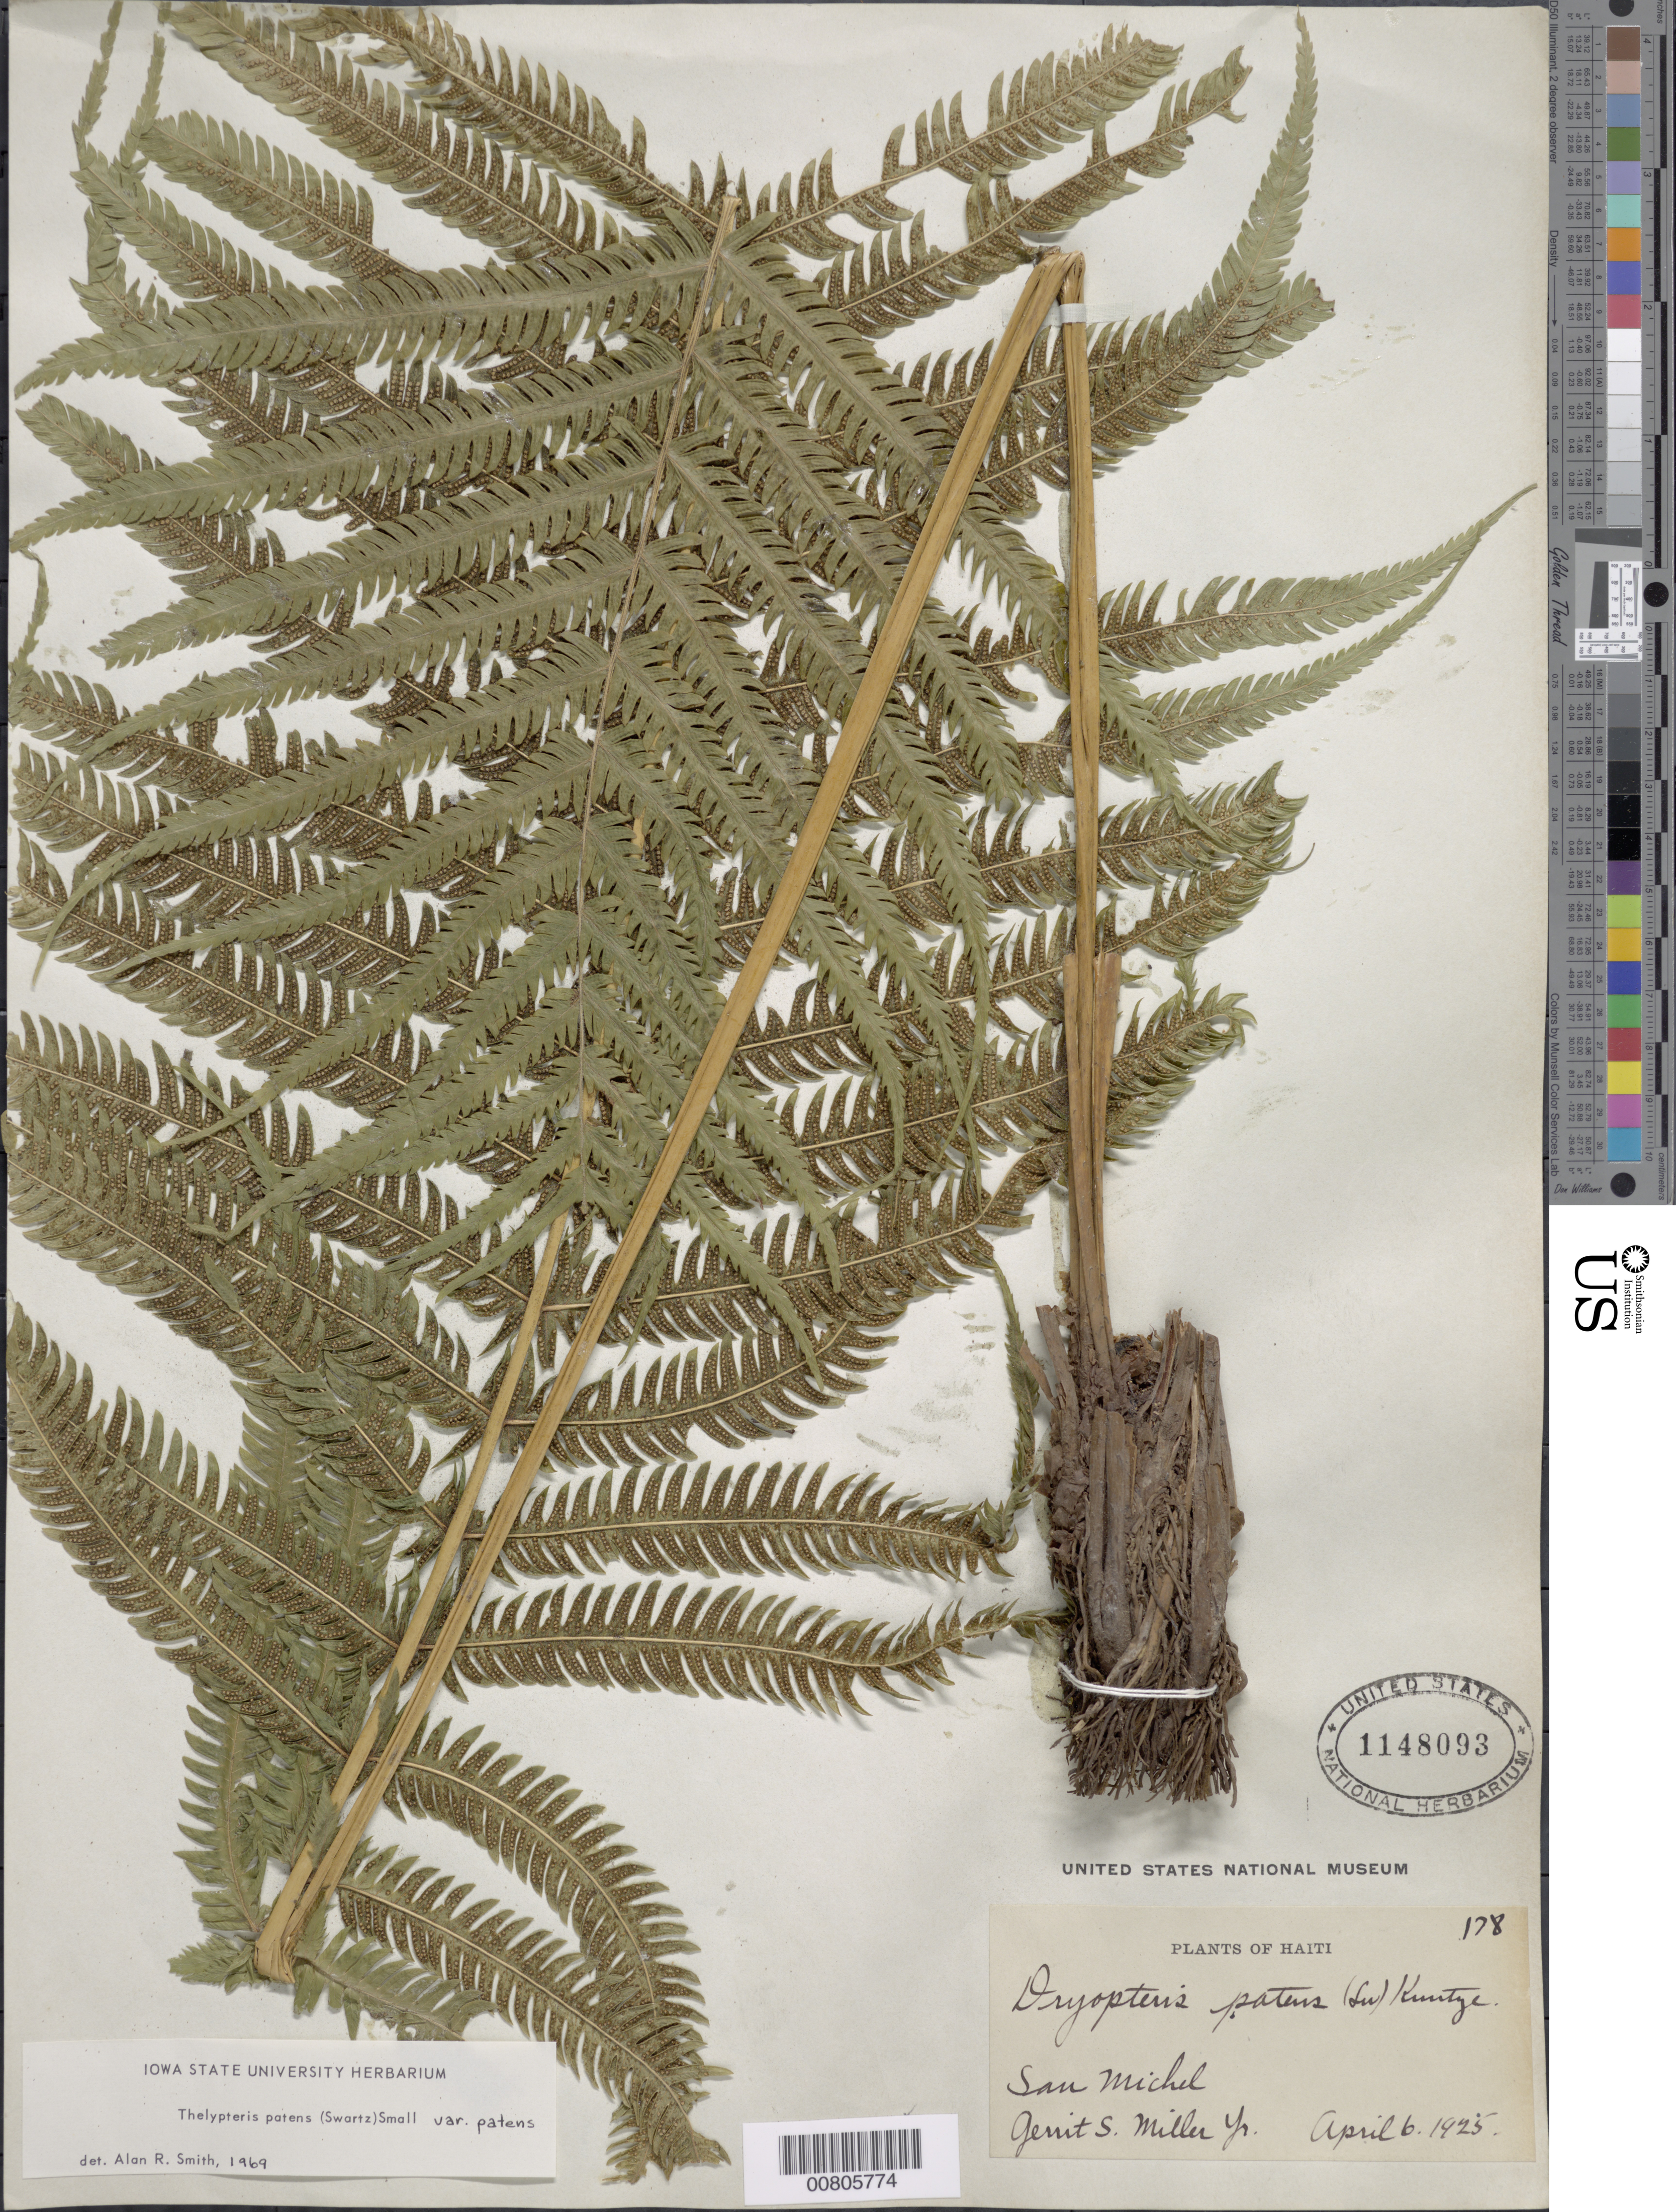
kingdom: Plantae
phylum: Tracheophyta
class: Polypodiopsida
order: Polypodiales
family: Thelypteridaceae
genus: Christella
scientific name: Christella patens var. patens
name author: (Sw.) Holttum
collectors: G. S. Miller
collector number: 178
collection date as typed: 06 Apr 1925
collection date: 1925-04-06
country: Haiti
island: Hispaniola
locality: San Michel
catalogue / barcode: US 1148093